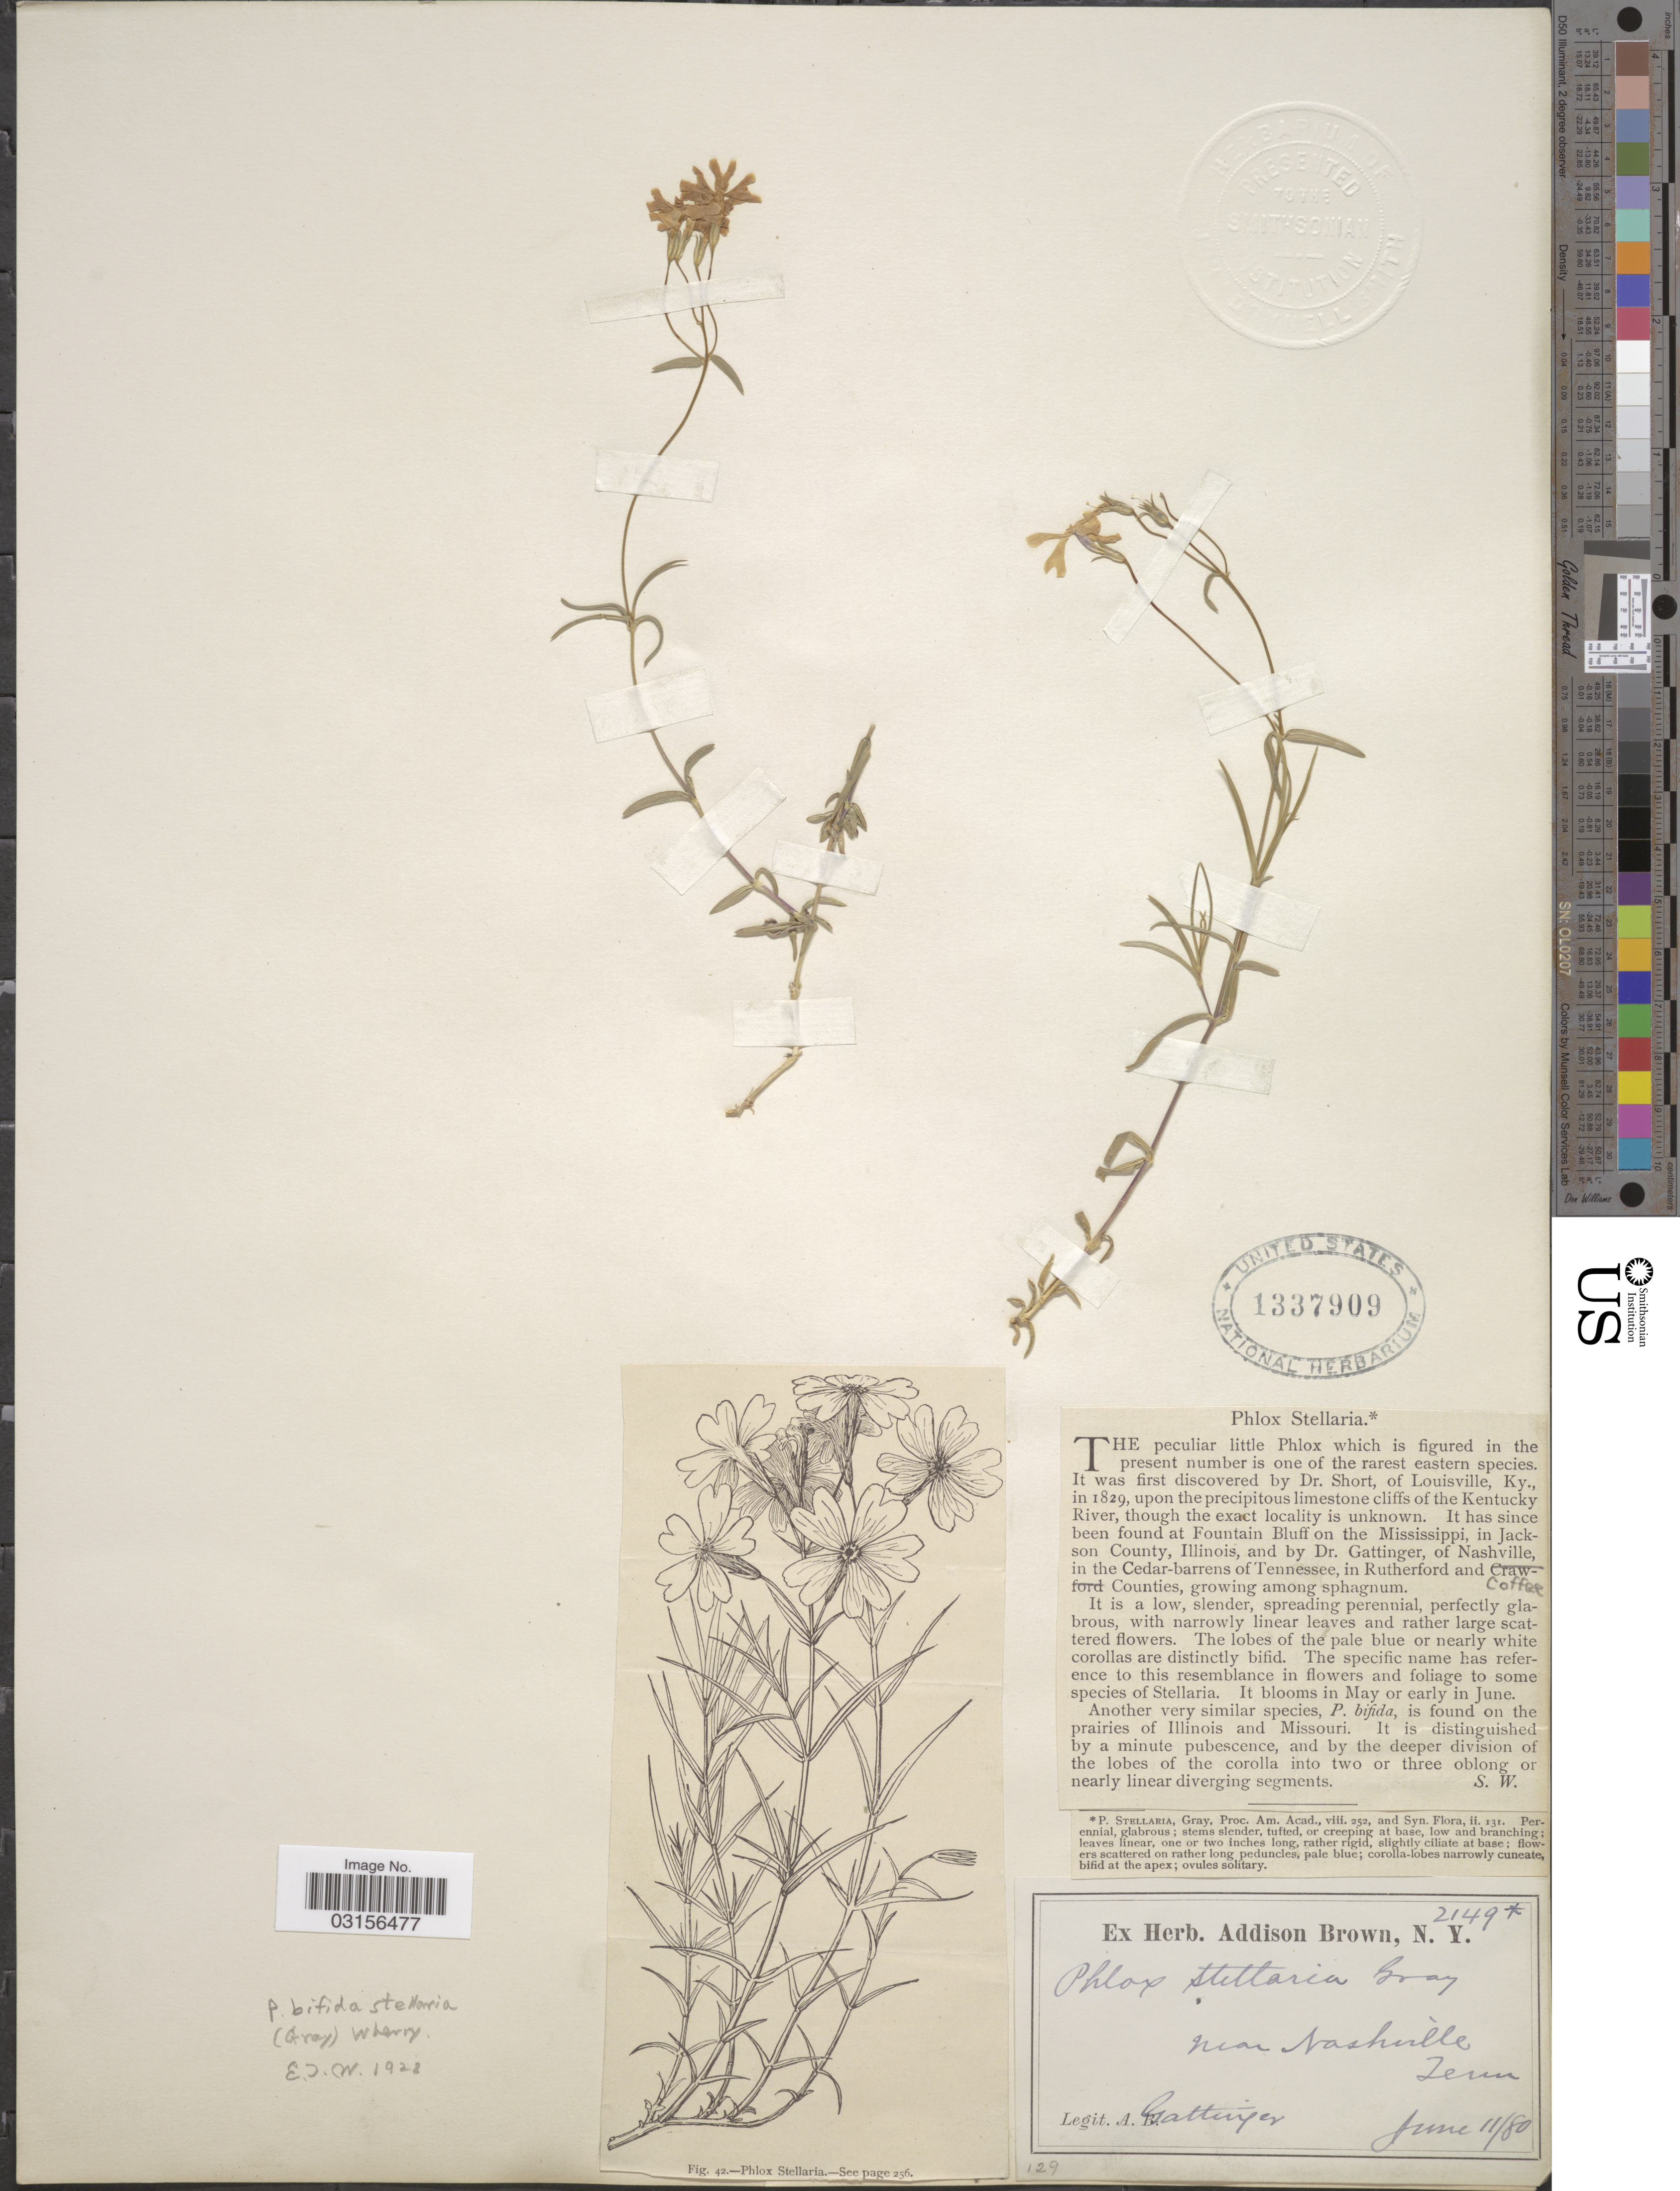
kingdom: Plantae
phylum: Tracheophyta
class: Magnoliopsida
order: Ericales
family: Polemoniaceae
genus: Phlox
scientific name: Phlox bifida subsp. stellaria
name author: (A. Gray) Wherry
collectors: A. Gattinger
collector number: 2149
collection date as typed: Transcribed d/m/y: 11/6/80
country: United States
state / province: Tennessee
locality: Near Nashville Tenn. Cedar-barrens of Tennessee, in Rutherford and Coffee Counties.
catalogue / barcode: US 1337909